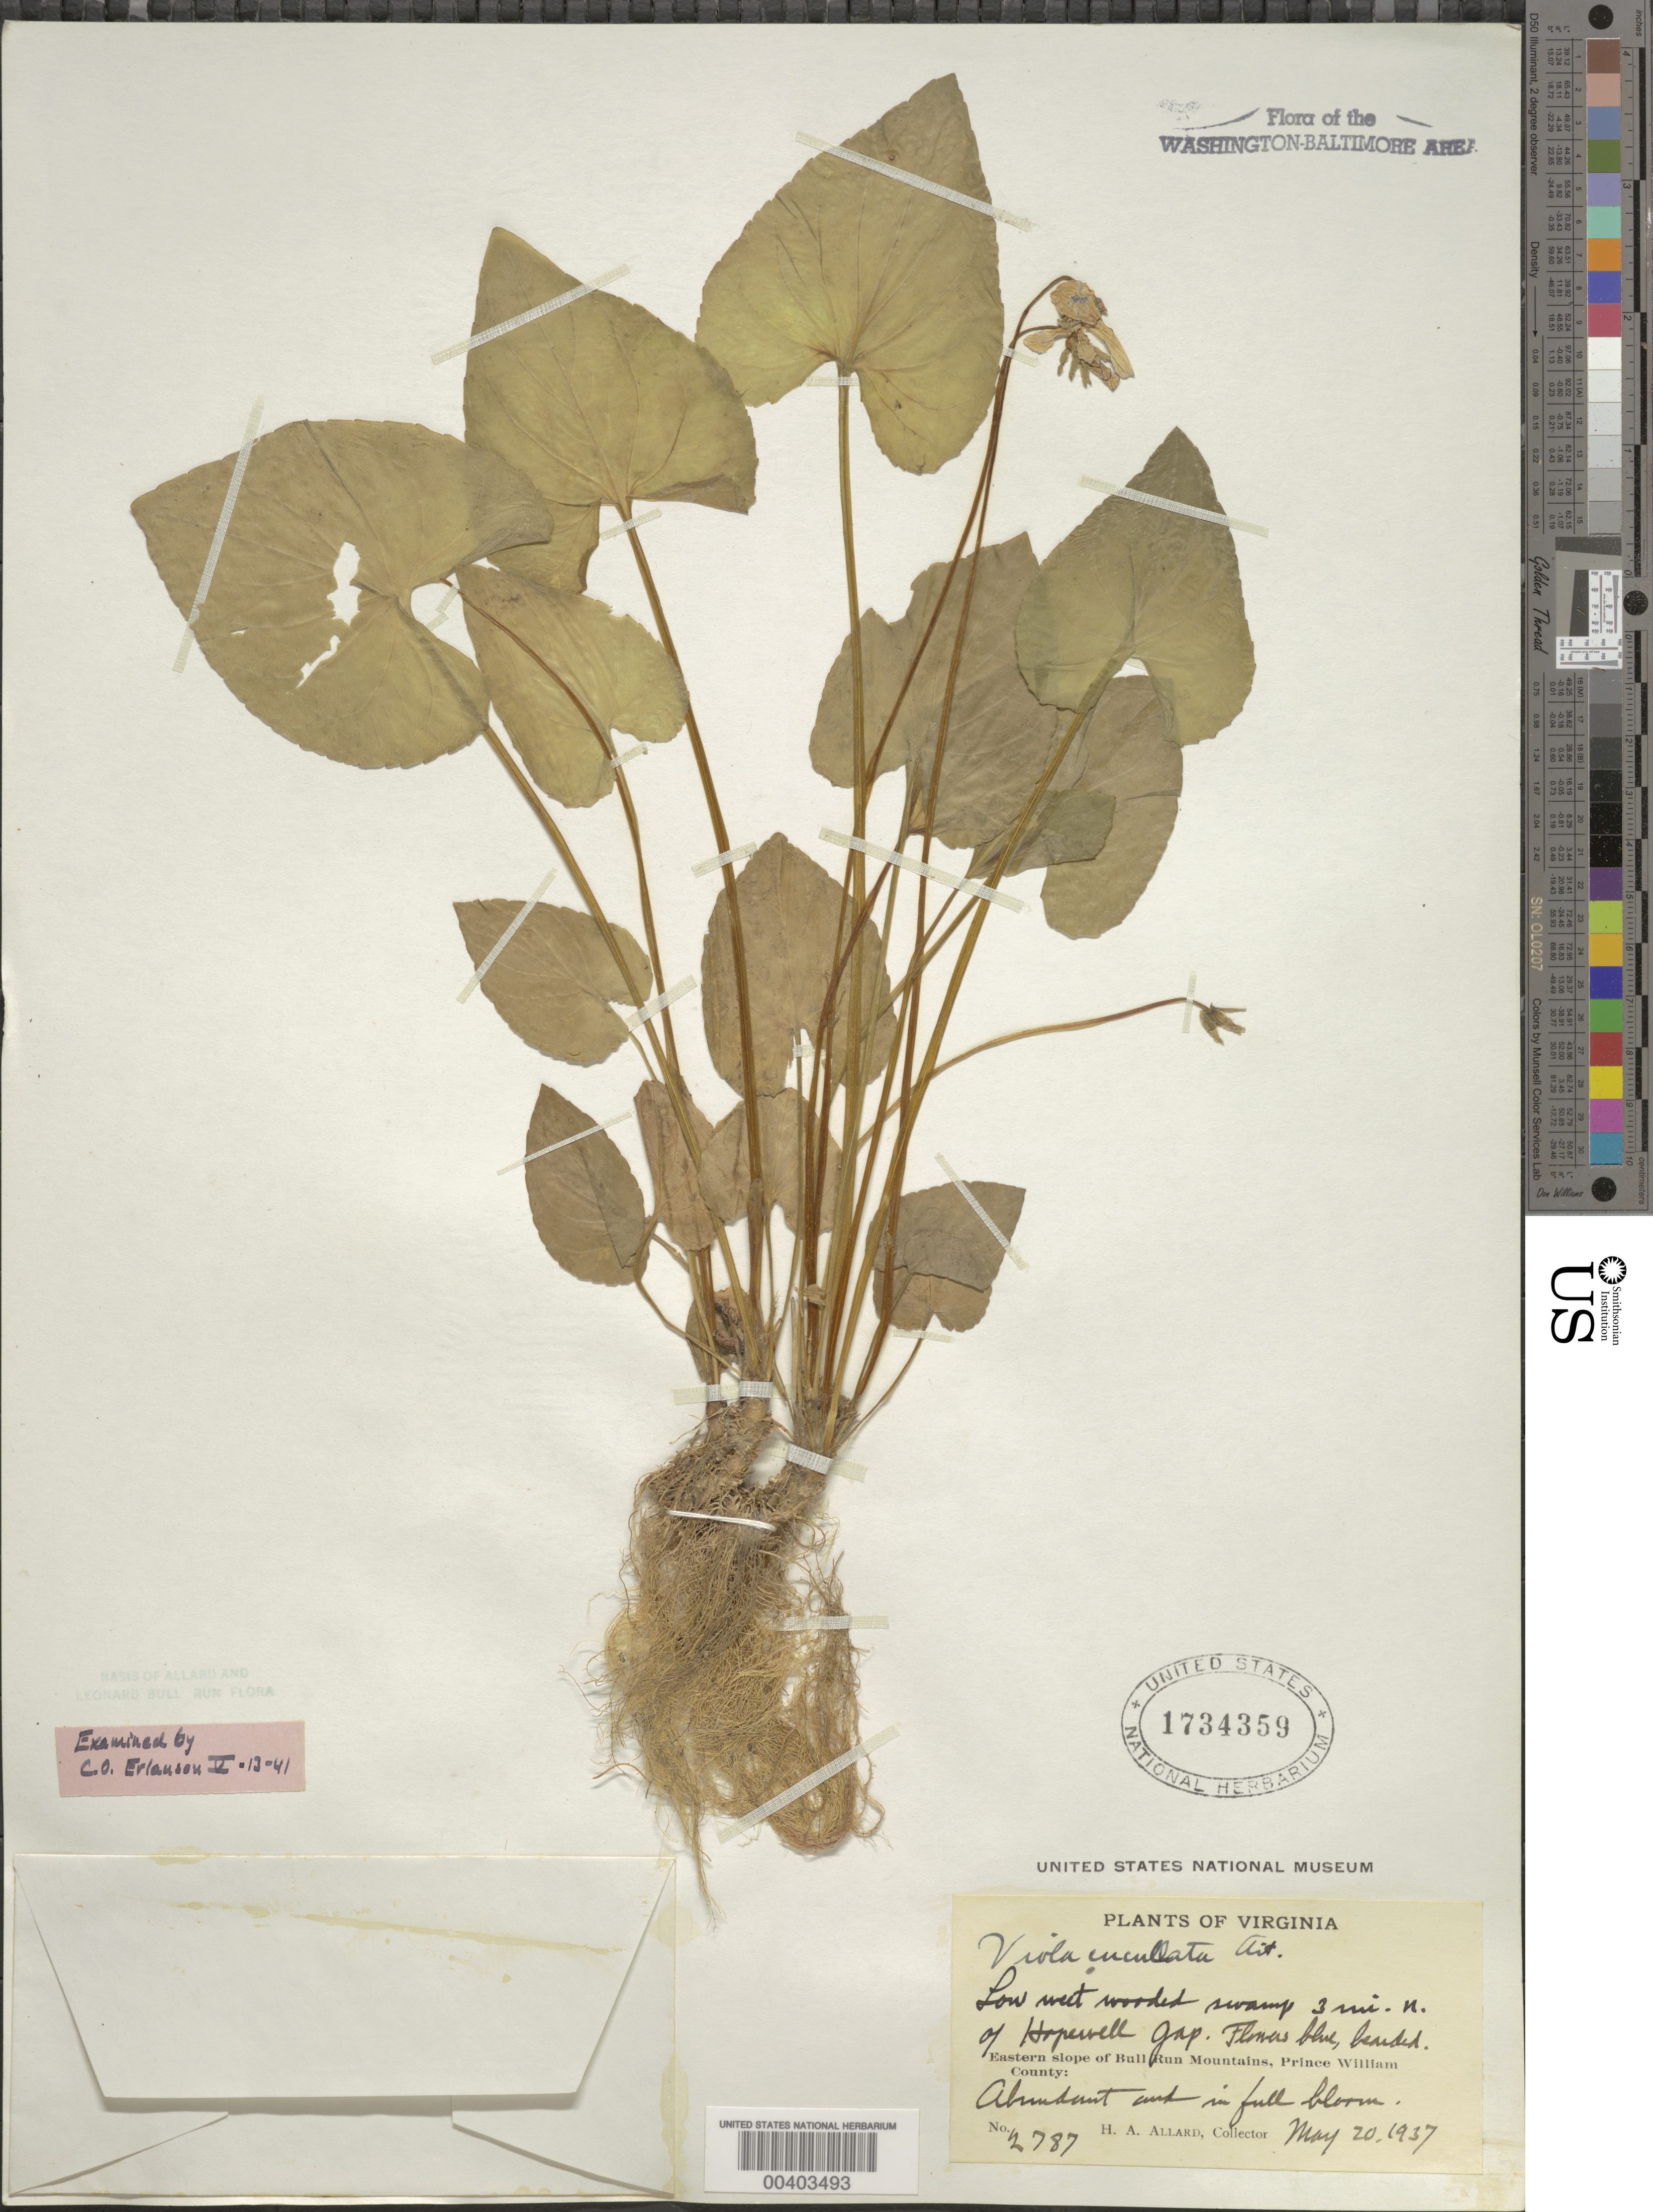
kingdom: Plantae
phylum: Tracheophyta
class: Magnoliopsida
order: Malpighiales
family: Violaceae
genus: Viola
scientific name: Viola cucullata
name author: Aiton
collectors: H. A. Allard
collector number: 2787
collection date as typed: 20 May 1937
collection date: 1937-05-20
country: United States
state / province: Virginia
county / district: Prince William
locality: North of Hopewell Gap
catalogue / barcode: US 1734359